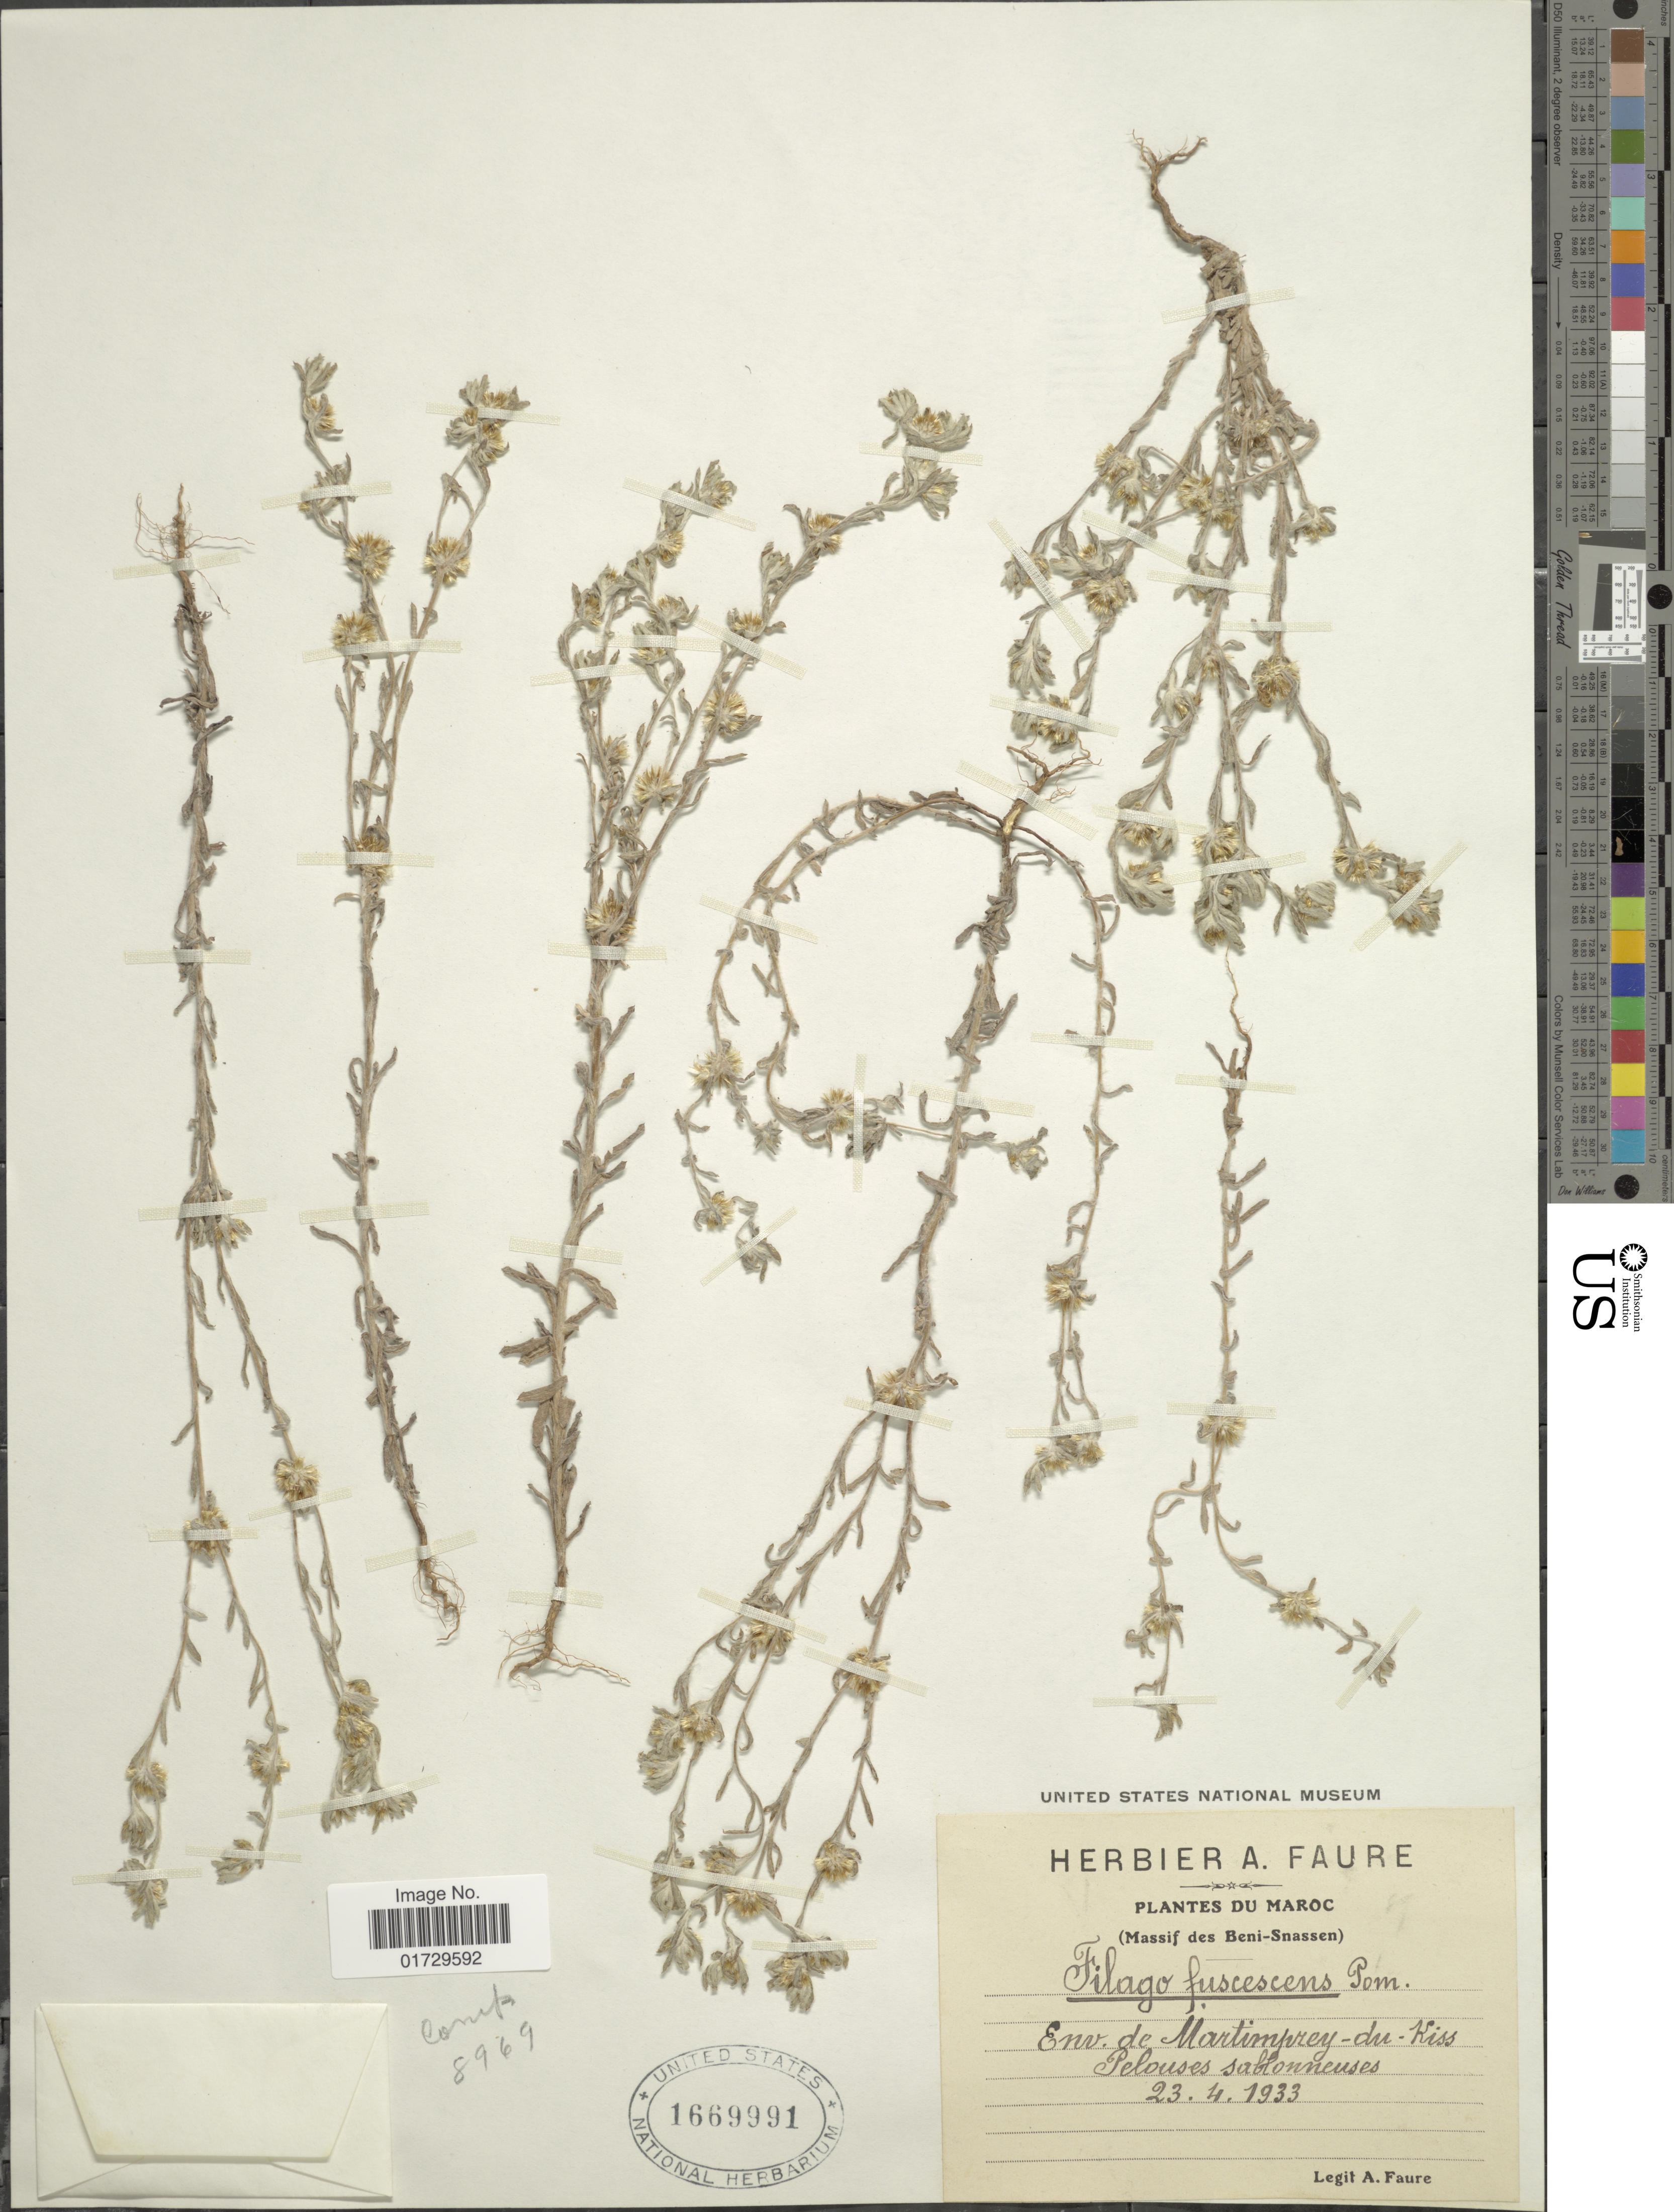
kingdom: Plantae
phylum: Tracheophyta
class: Magnoliopsida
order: Asterales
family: Asteraceae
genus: Filago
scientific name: Filago fuscescens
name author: Pomel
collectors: A. Faure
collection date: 1933-04-23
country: Morocco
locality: Maroc (Massif des Beni-Snassen), Env. de Martimprey du Kiss, pelouses sablonneuses.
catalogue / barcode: US 1669991